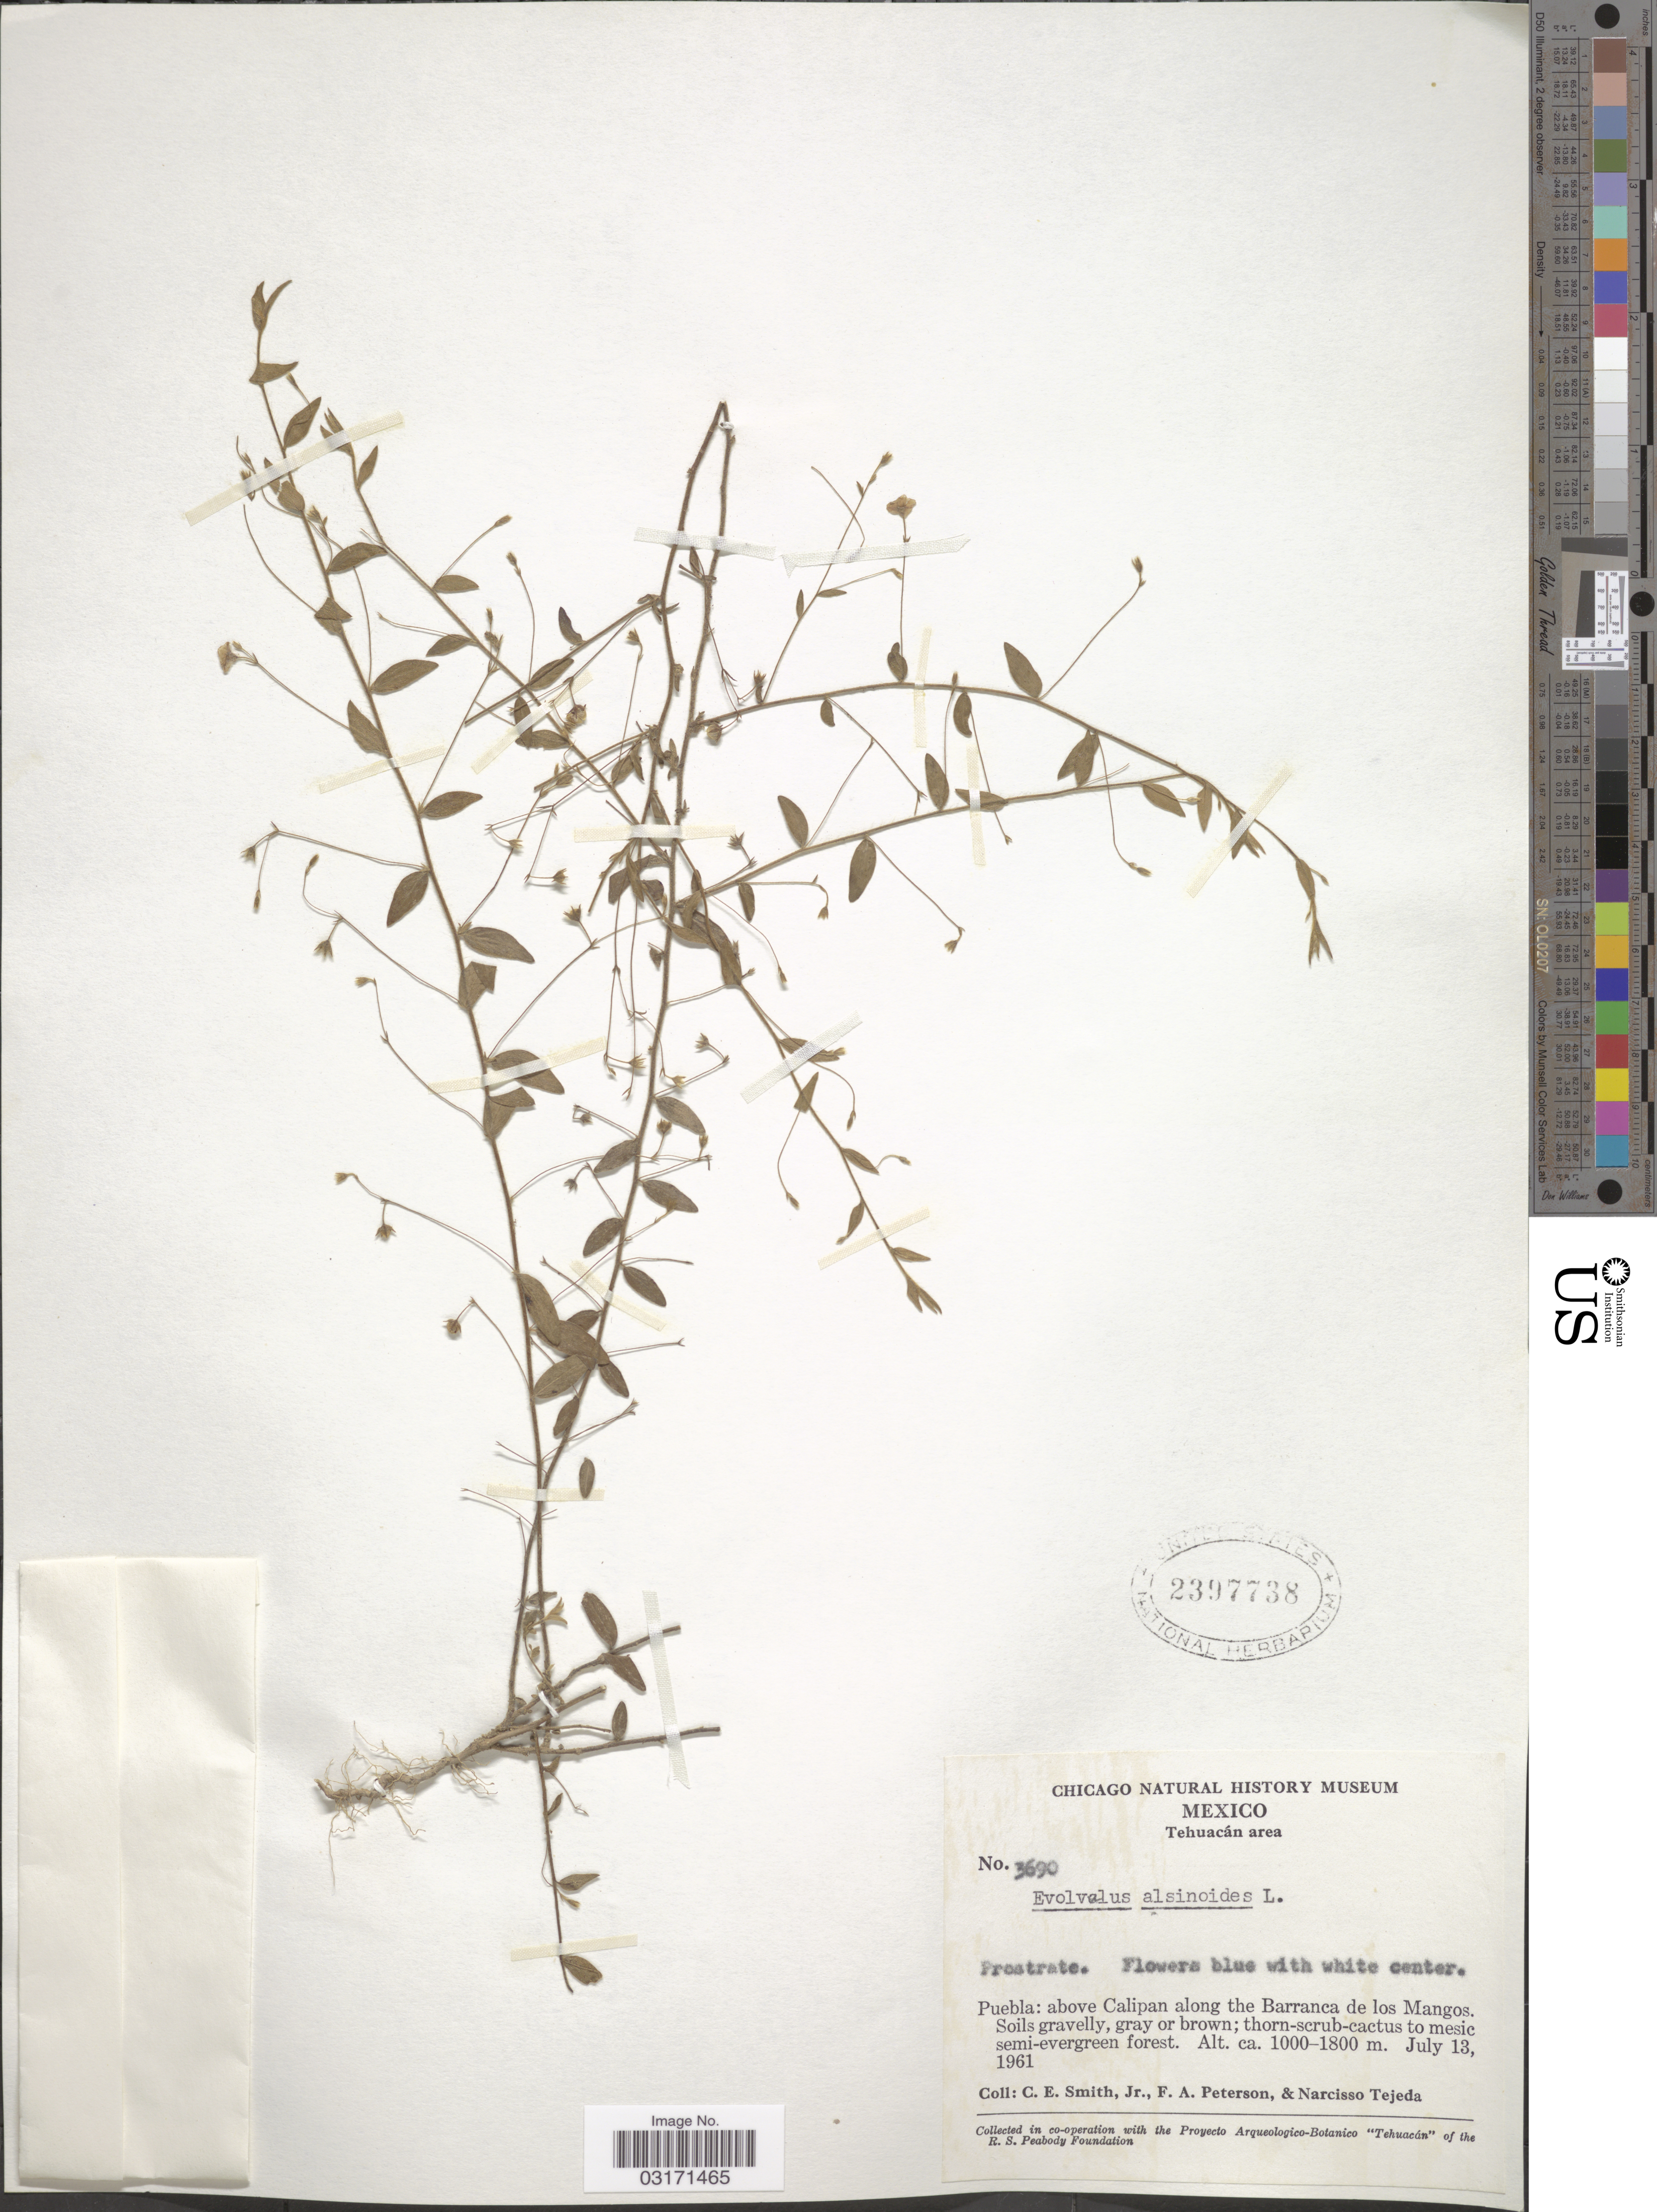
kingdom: Plantae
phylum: Tracheophyta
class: Magnoliopsida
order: Solanales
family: Convolvulaceae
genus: Evolvulus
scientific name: Evolvulus alsinoides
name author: (L.) L.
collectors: C. E. Smith Jr., F. A. Peterson & N. Tejeda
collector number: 3690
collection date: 1961-07-13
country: Mexico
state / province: Puebla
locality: Tehuacán area, Puebla: above Calipan along the Barranca de los Mangos.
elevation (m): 1000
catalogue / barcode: US 2397738